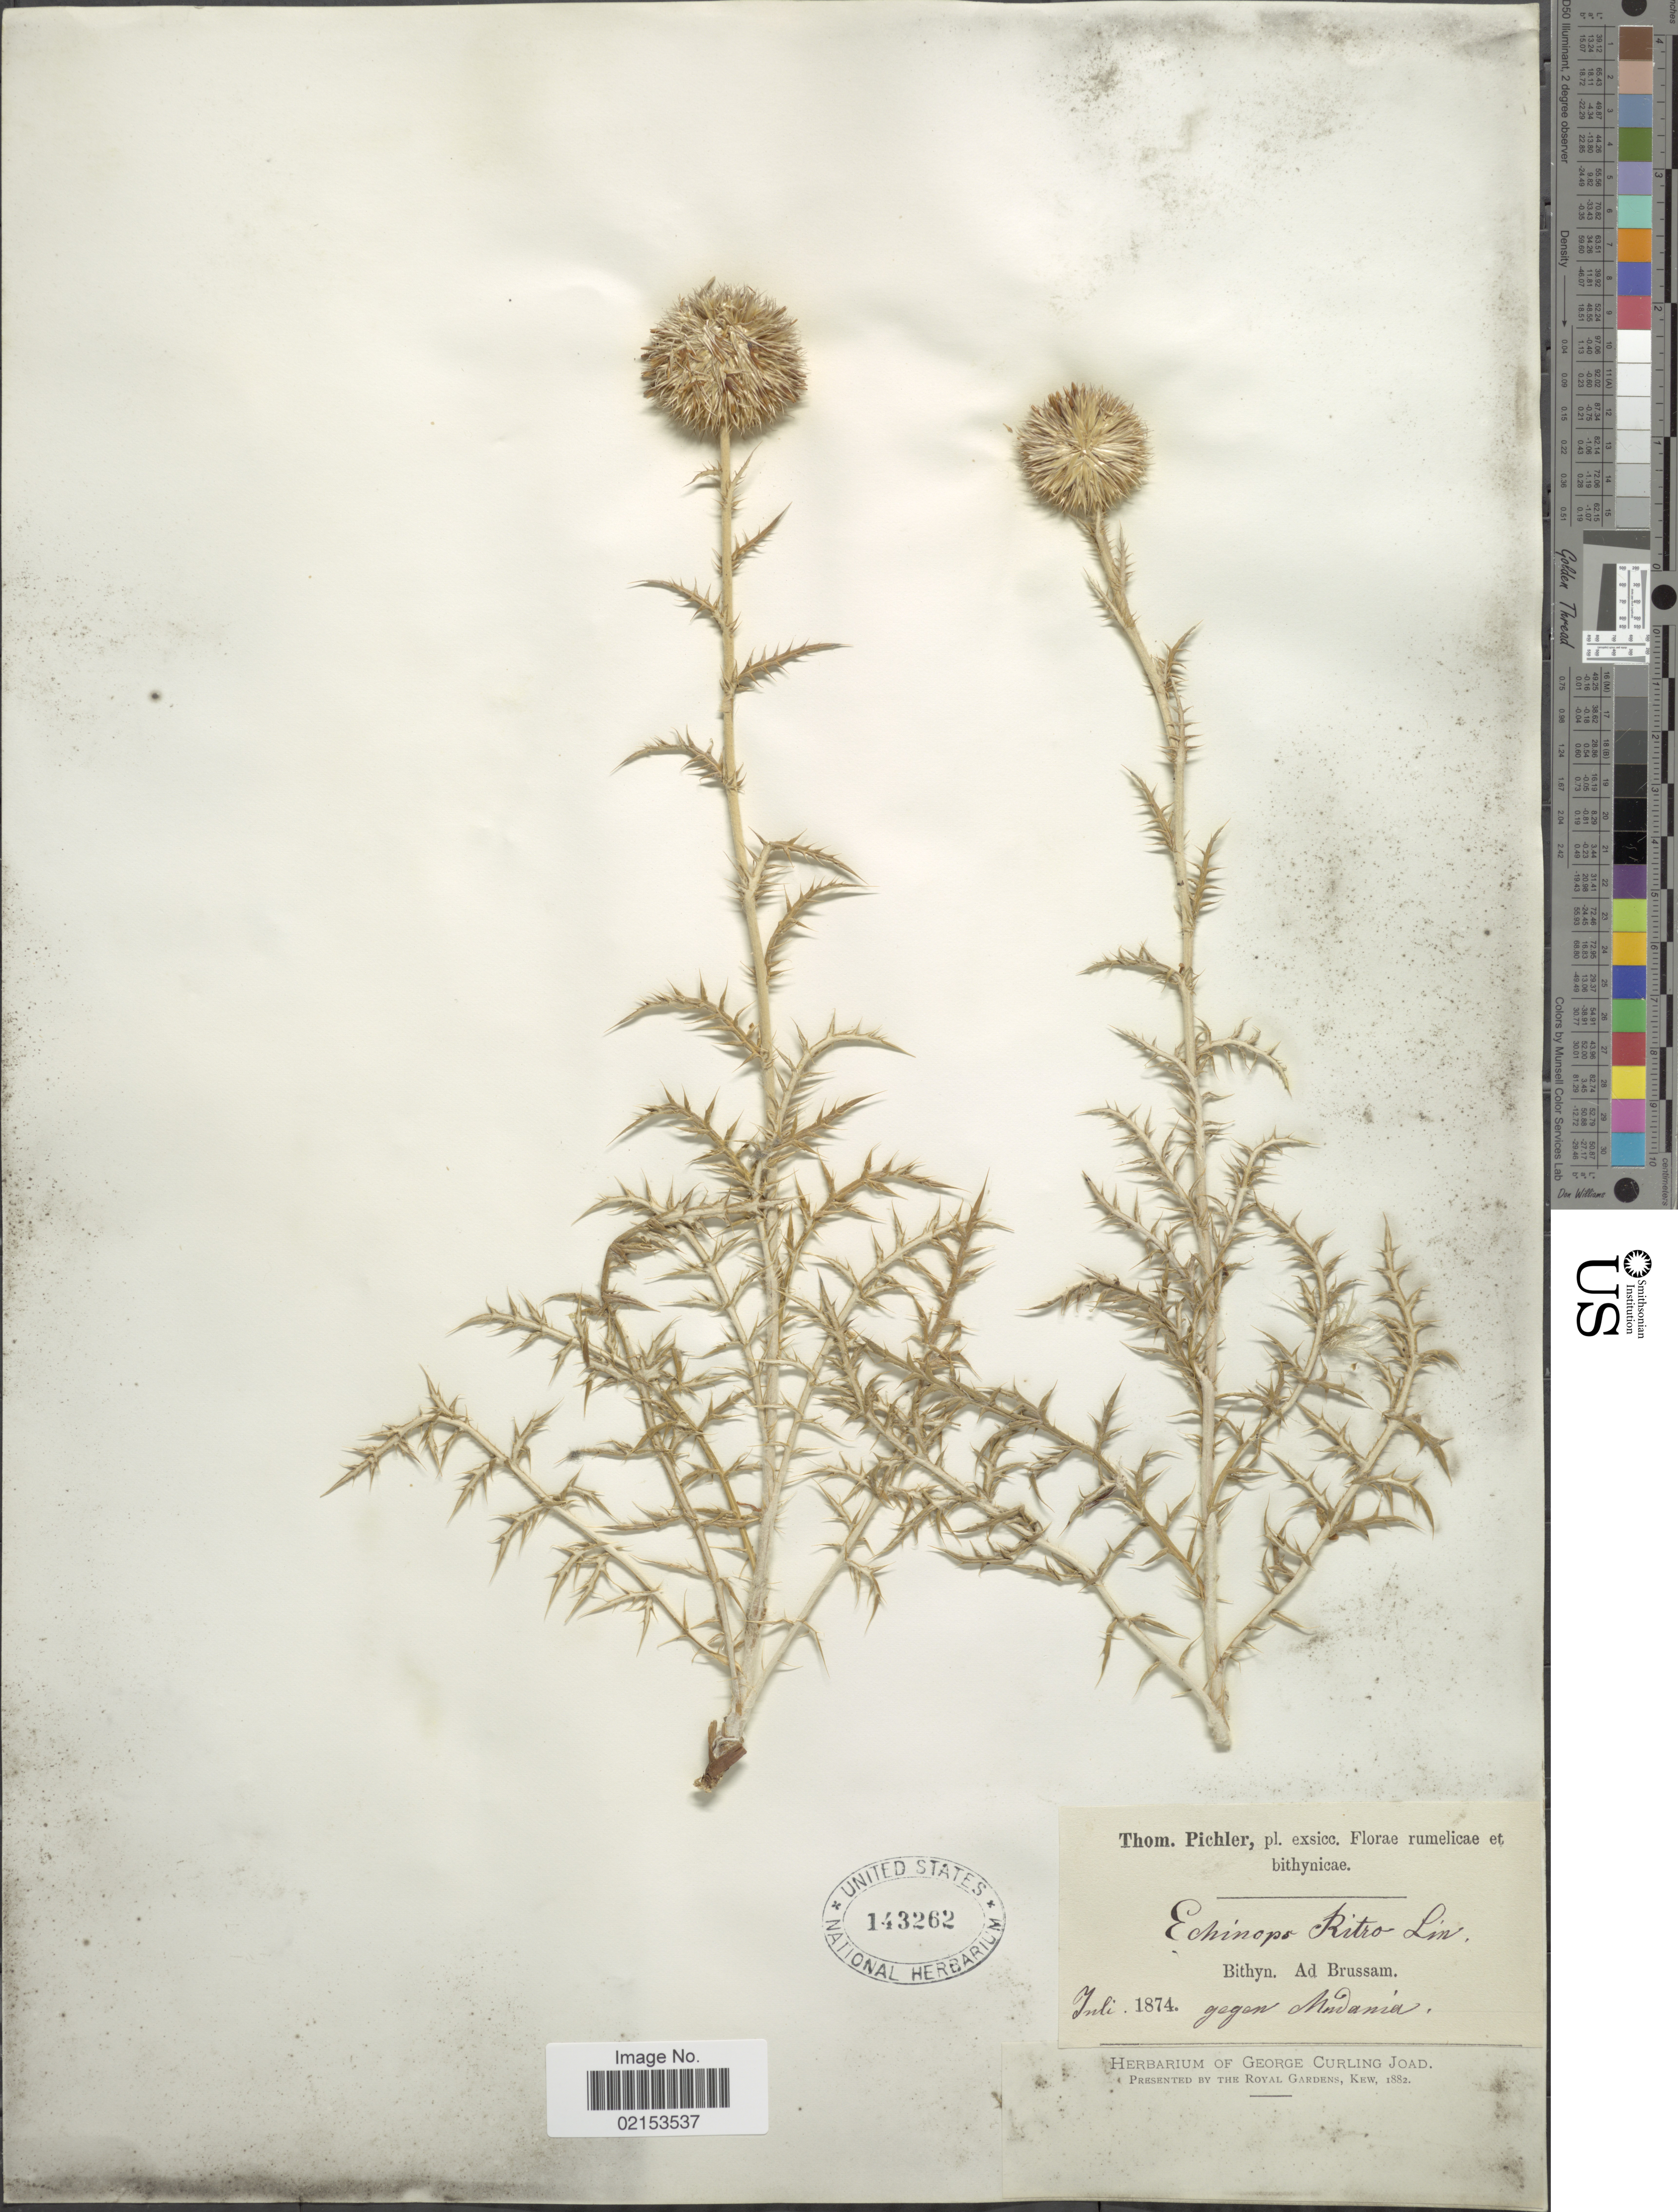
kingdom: Plantae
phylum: Tracheophyta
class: Magnoliopsida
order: Asterales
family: Asteraceae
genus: Echinops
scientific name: Echinops ritro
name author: L.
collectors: T. Pichler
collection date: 1874-07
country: Turkey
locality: Rumelicae et buthynicae. Buthyn. Ad Brussum. gegen Andania [interpreted]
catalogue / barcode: US 143262